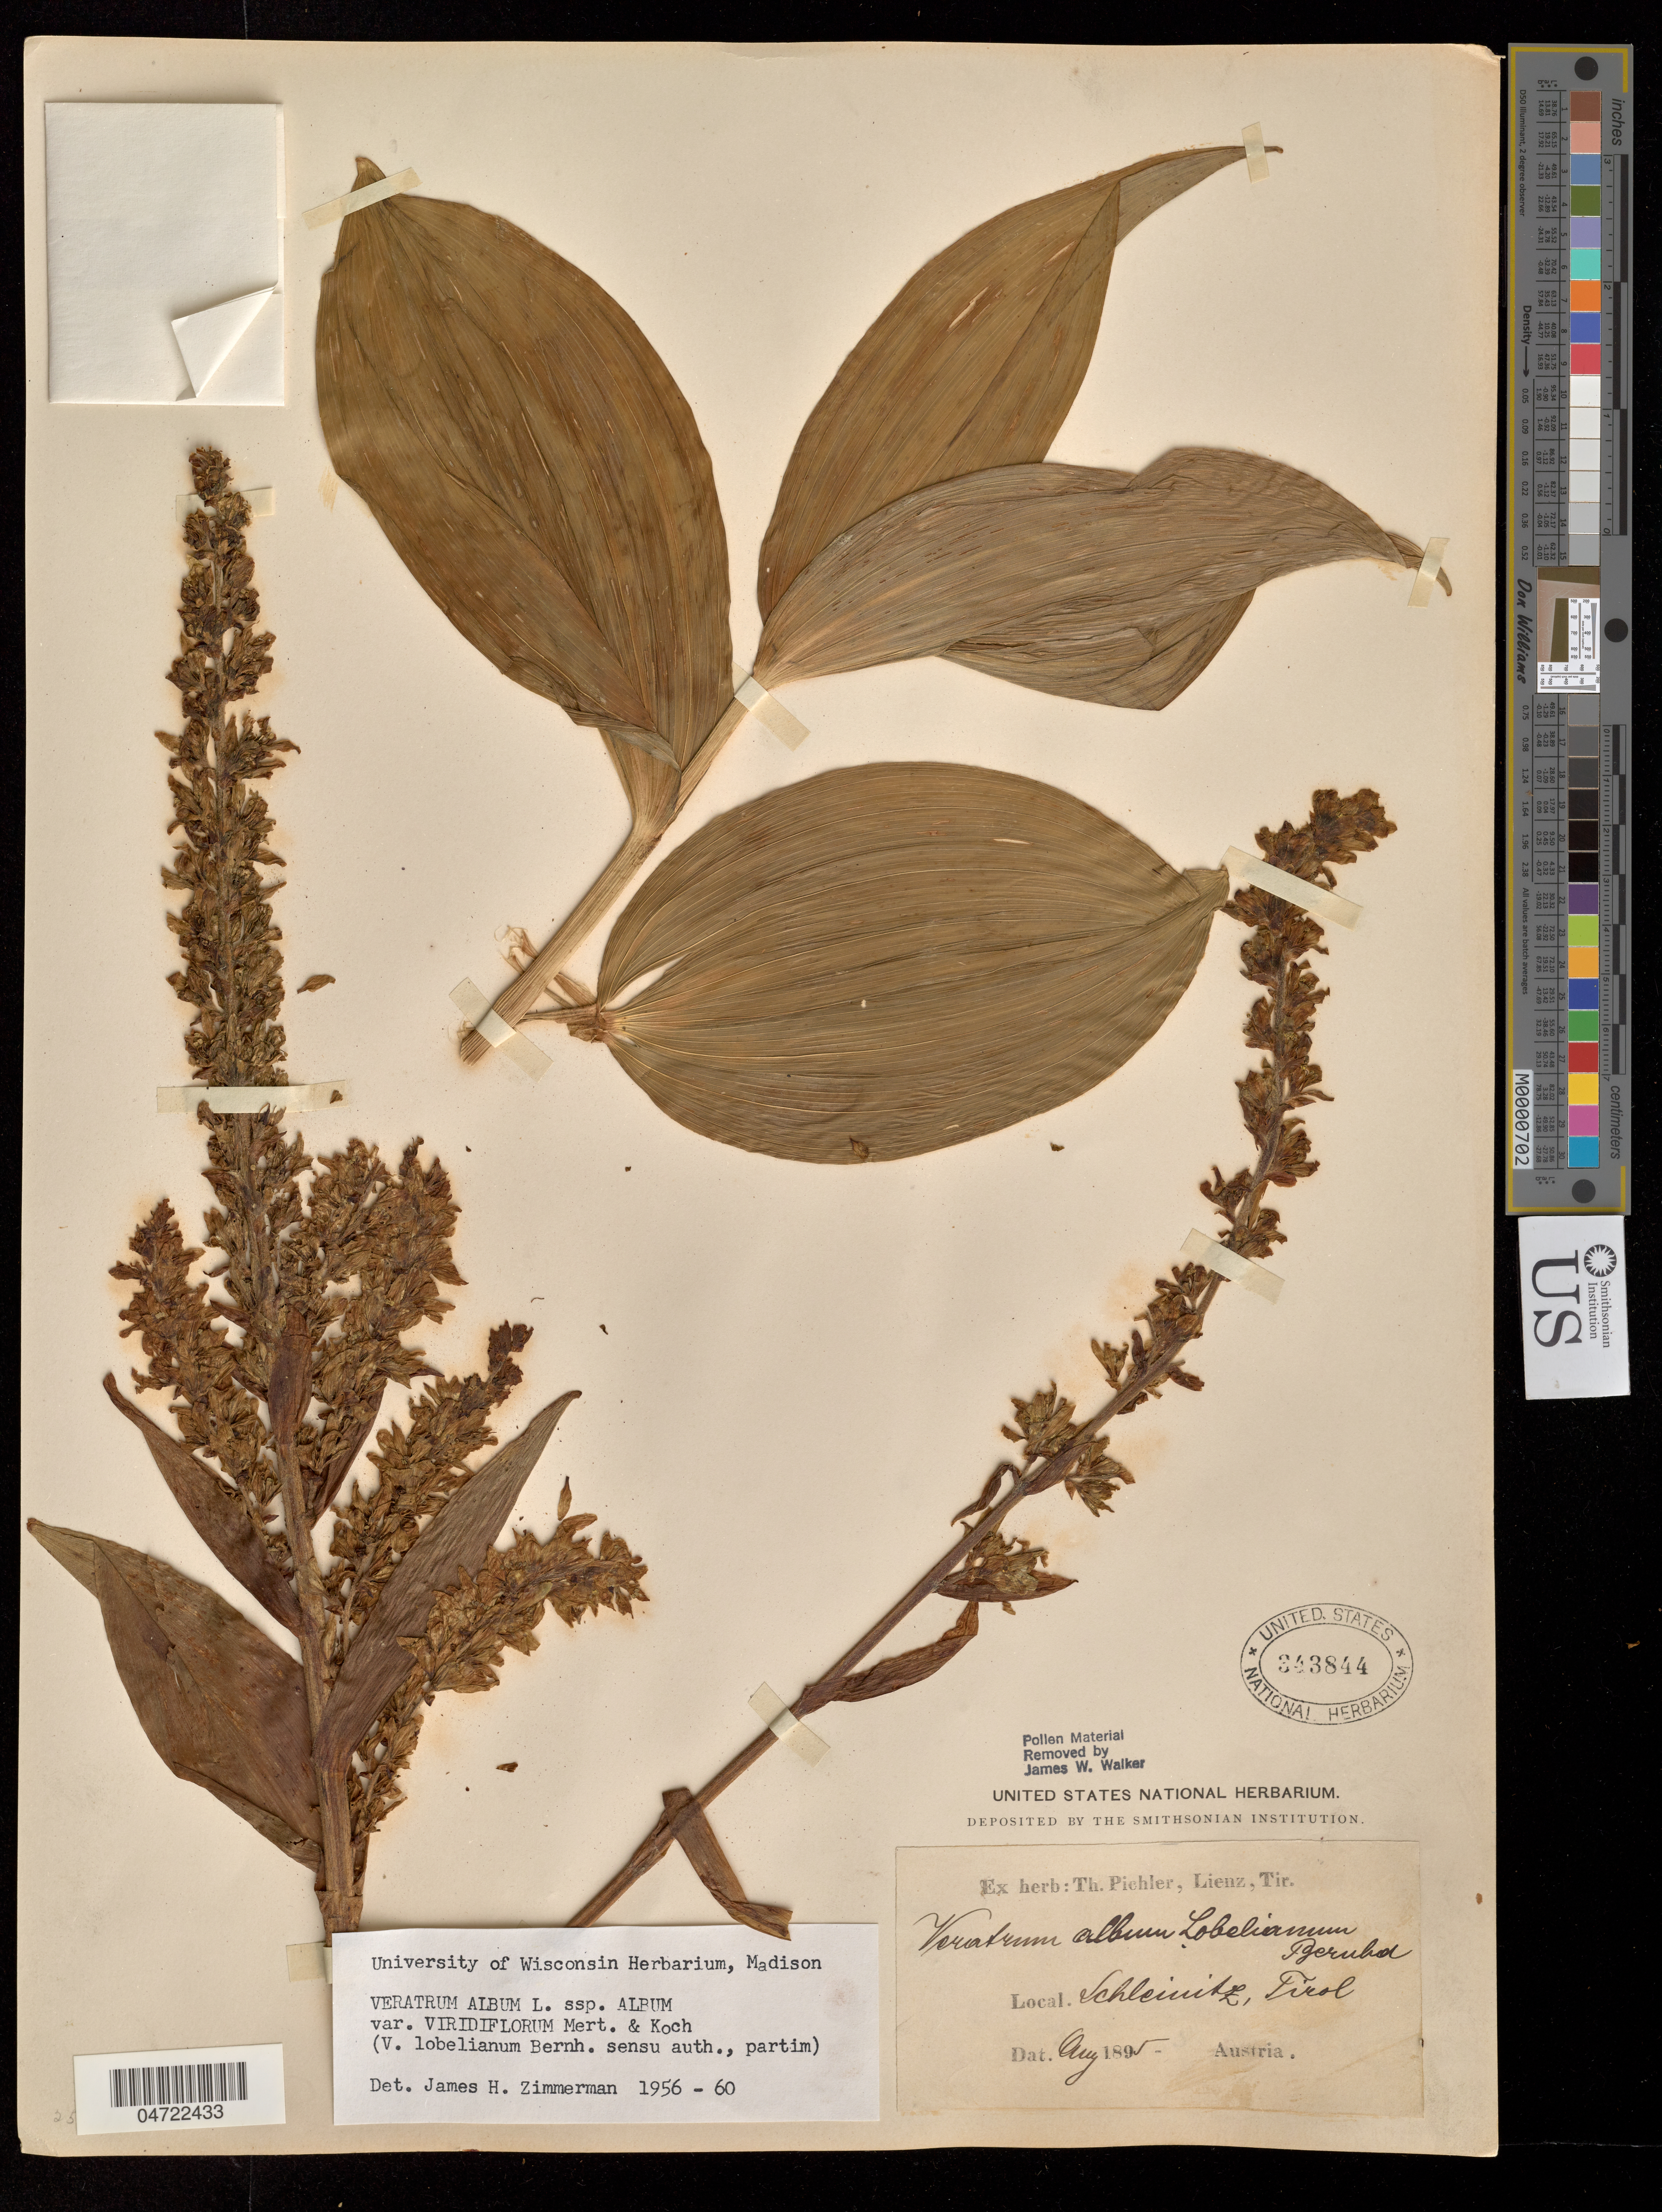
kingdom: Plantae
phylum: Tracheophyta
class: Liliopsida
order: Liliales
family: Melanthiaceae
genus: Veratrum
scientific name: Veratrum album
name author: L.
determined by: Zimmerman, James Hall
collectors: ex herb. T. Pichler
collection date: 1895-08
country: Austria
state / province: Tirol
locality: Schleinitz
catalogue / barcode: US 343844